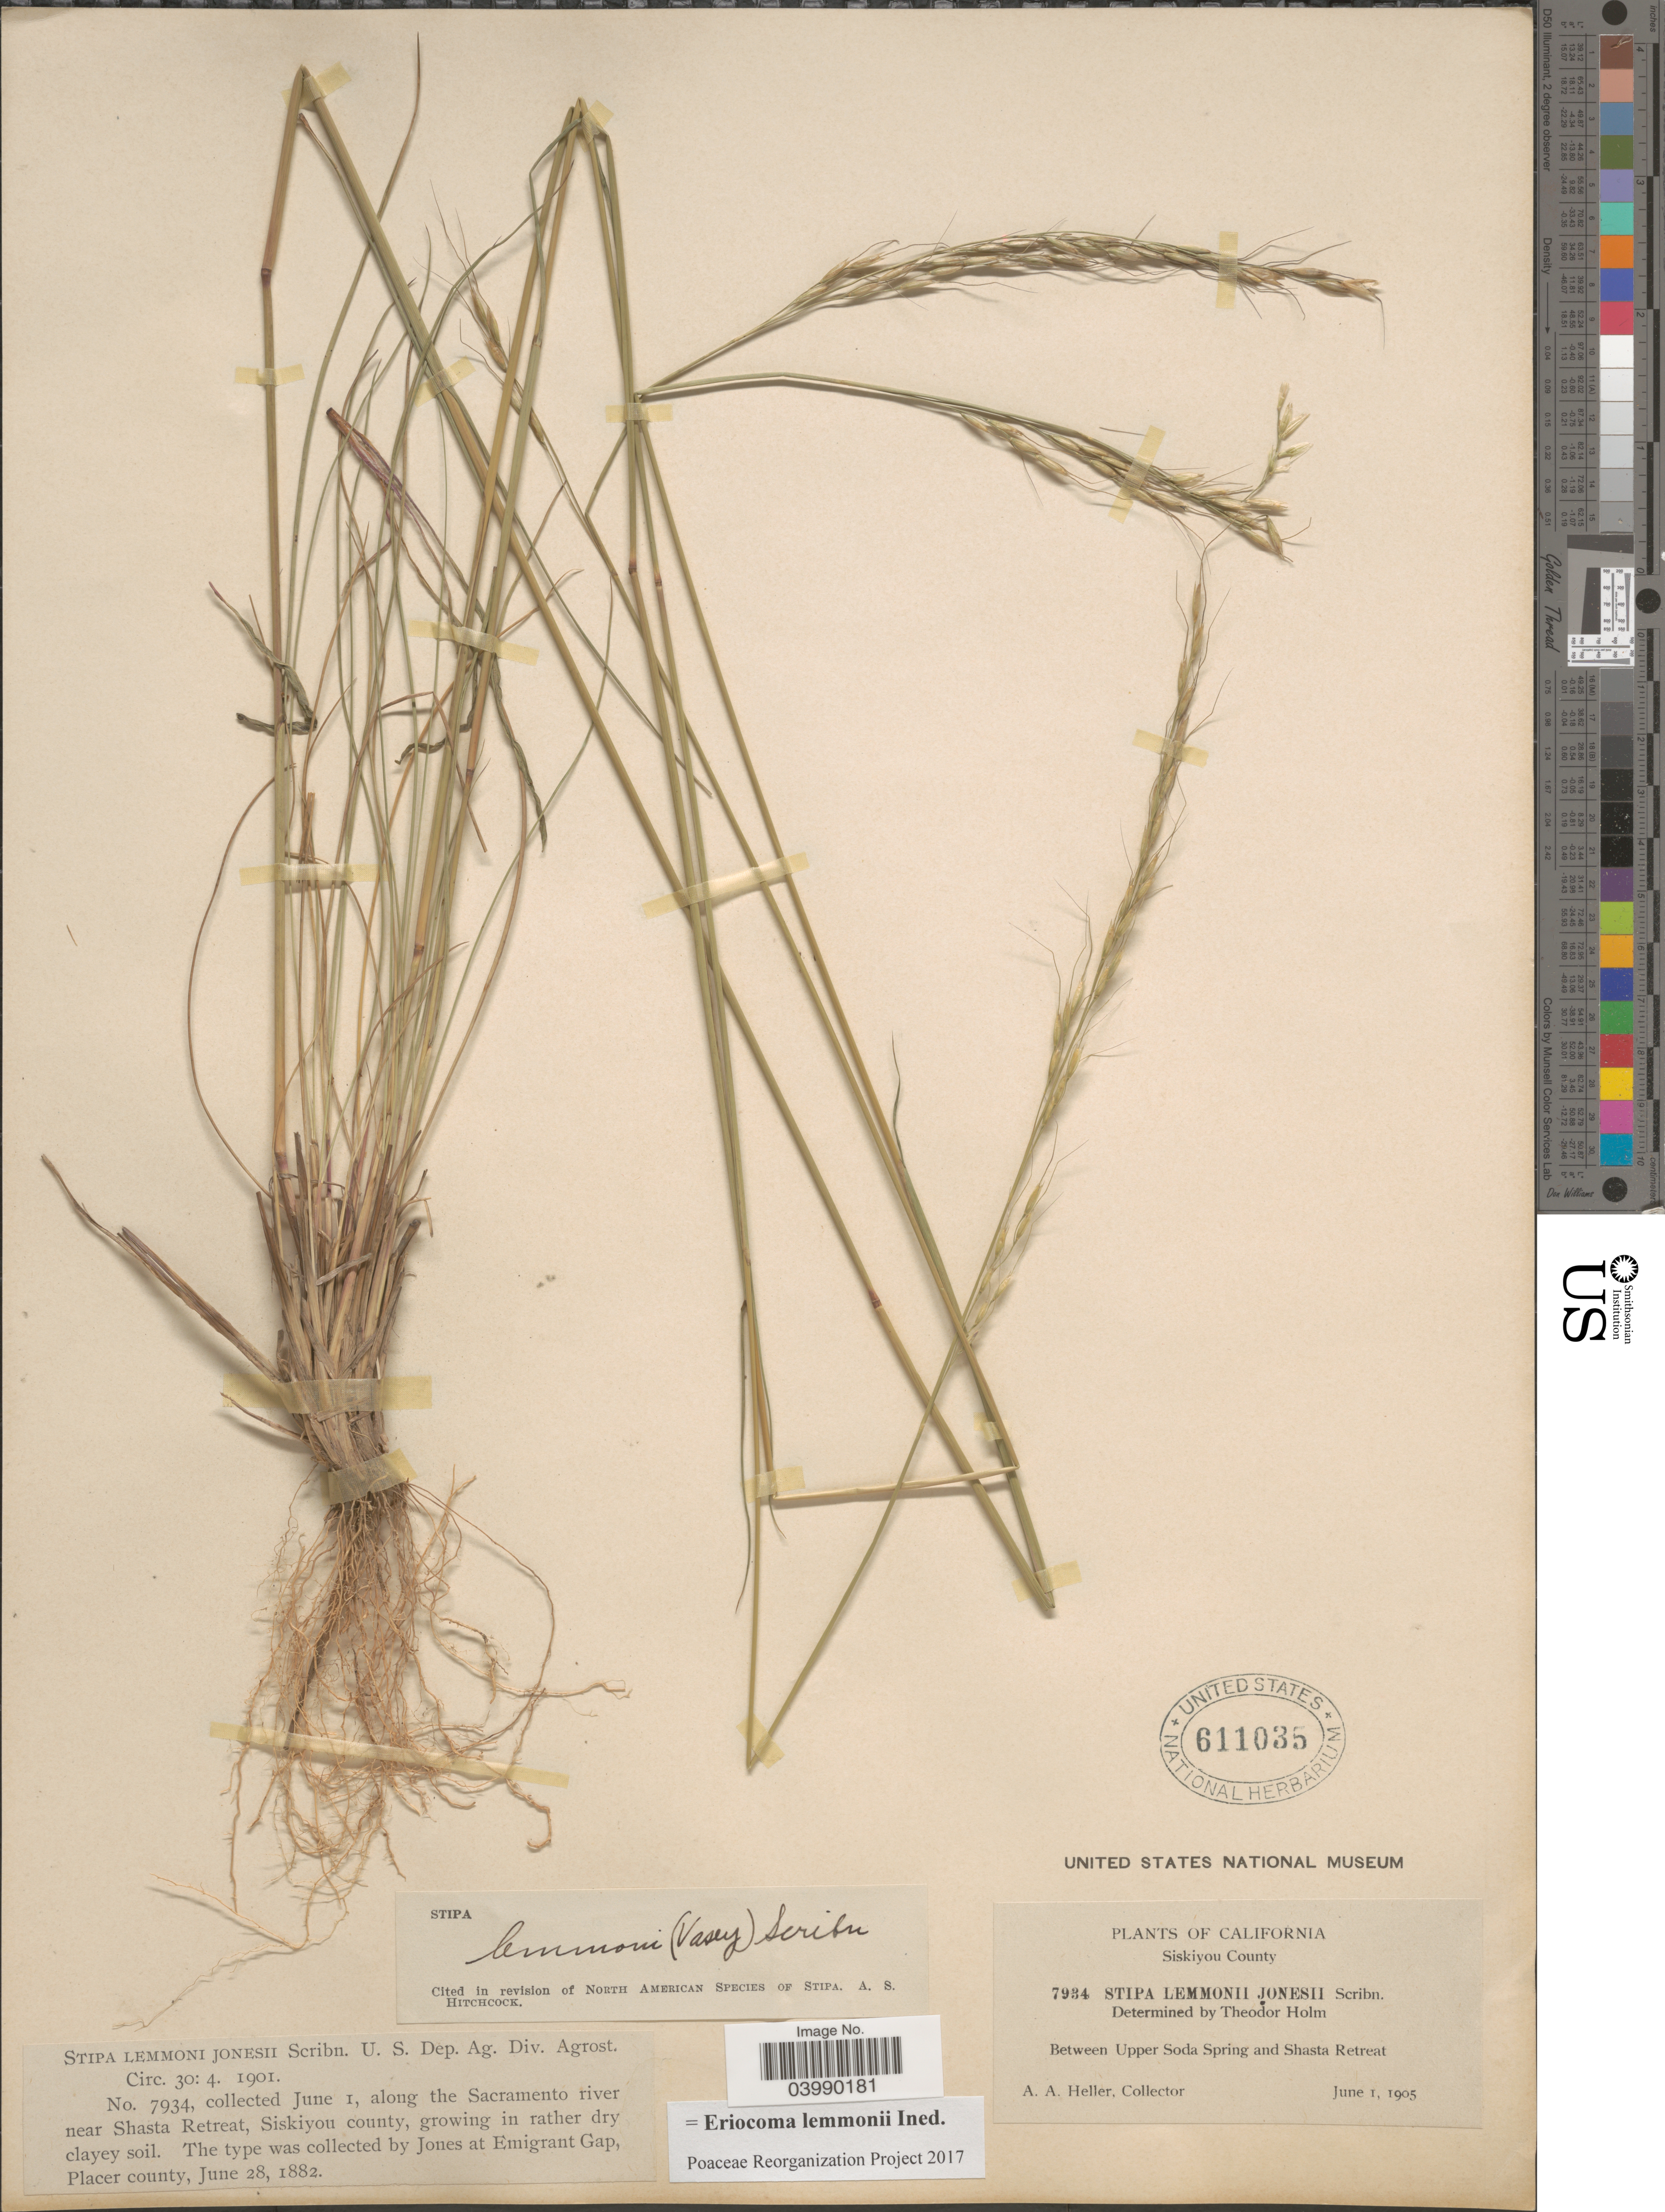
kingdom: Plantae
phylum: Tracheophyta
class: Liliopsida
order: Poales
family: Poaceae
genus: Eriocoma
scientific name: Eriocoma lemmonii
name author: (Vasey) Romasch.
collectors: A. A. Heller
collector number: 7934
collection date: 1905-06-01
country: United States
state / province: California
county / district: Siskiyou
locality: Along the Sacramento river near Shasta Retreat. Siskiyou County. Between Upper Soda Spring and Shasta Retreat.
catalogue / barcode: US 611035